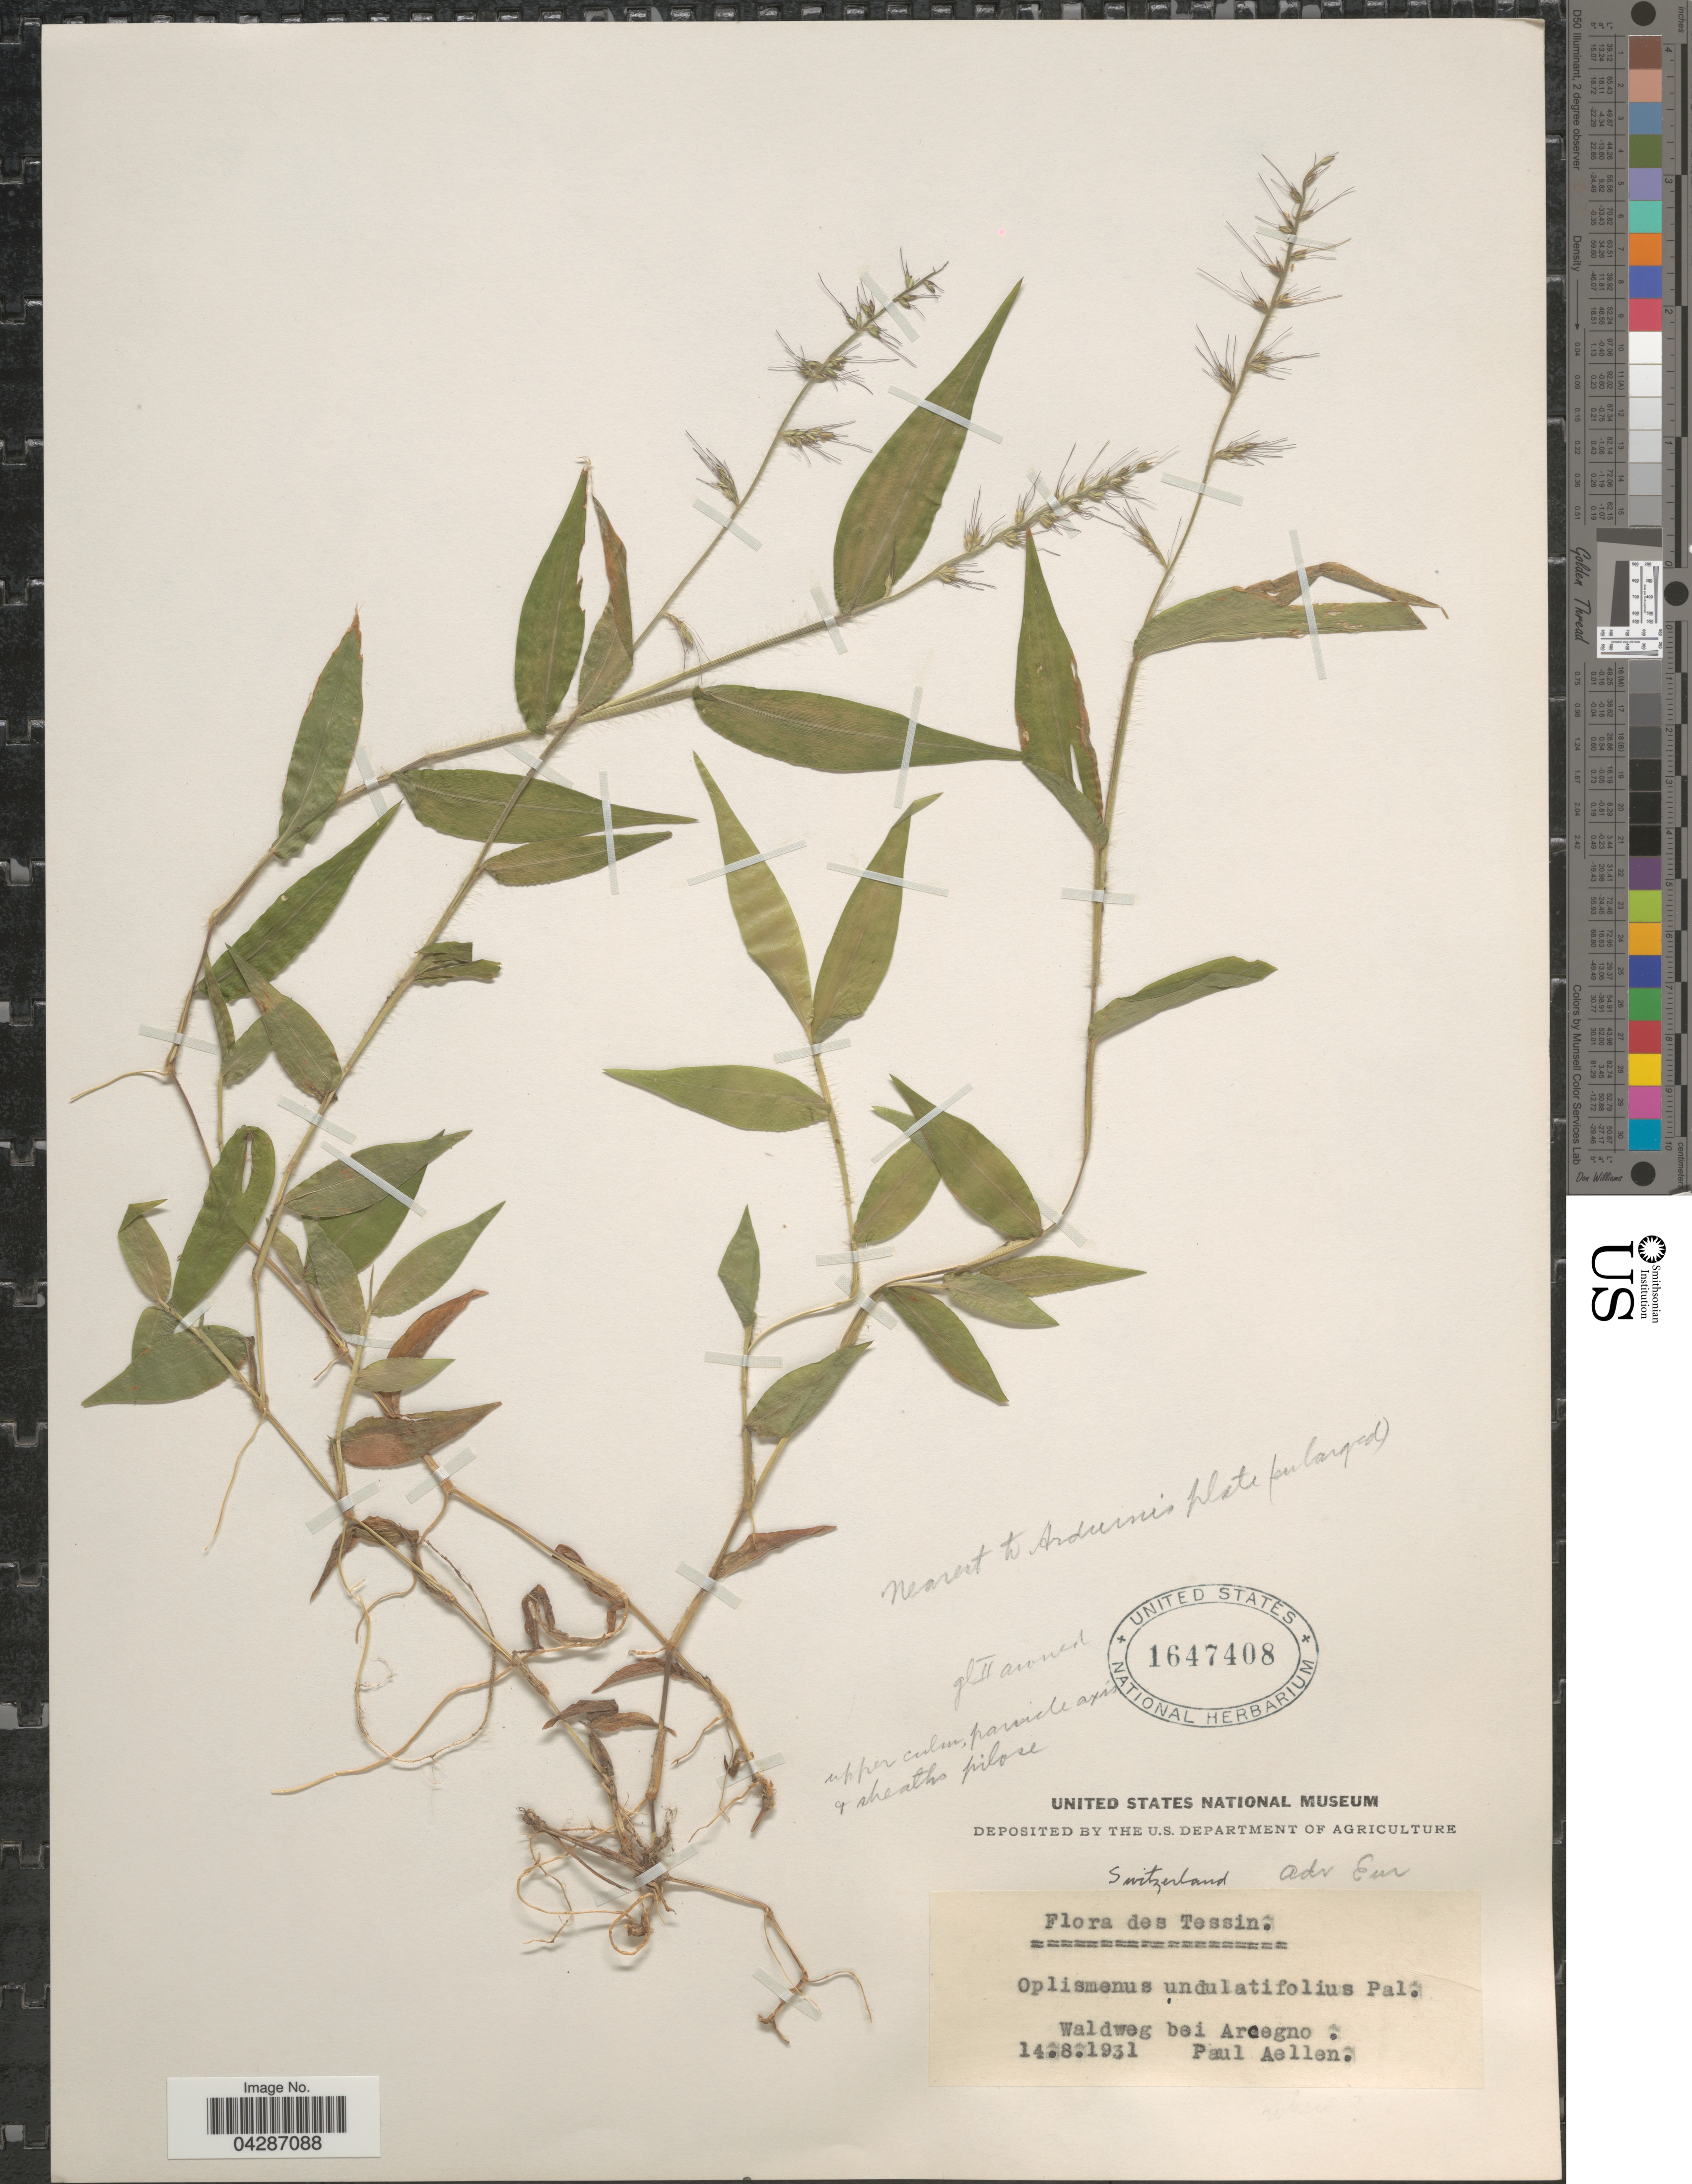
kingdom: Plantae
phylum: Tracheophyta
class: Liliopsida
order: Poales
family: Poaceae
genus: Oplismenus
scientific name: Oplismenus undulatifolius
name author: (Ard.) P. Beauv.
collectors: P. Aellen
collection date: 1931-08-14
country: Switzerland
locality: Tessin. Waldweg bei Arcegno.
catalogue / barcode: US 1647408